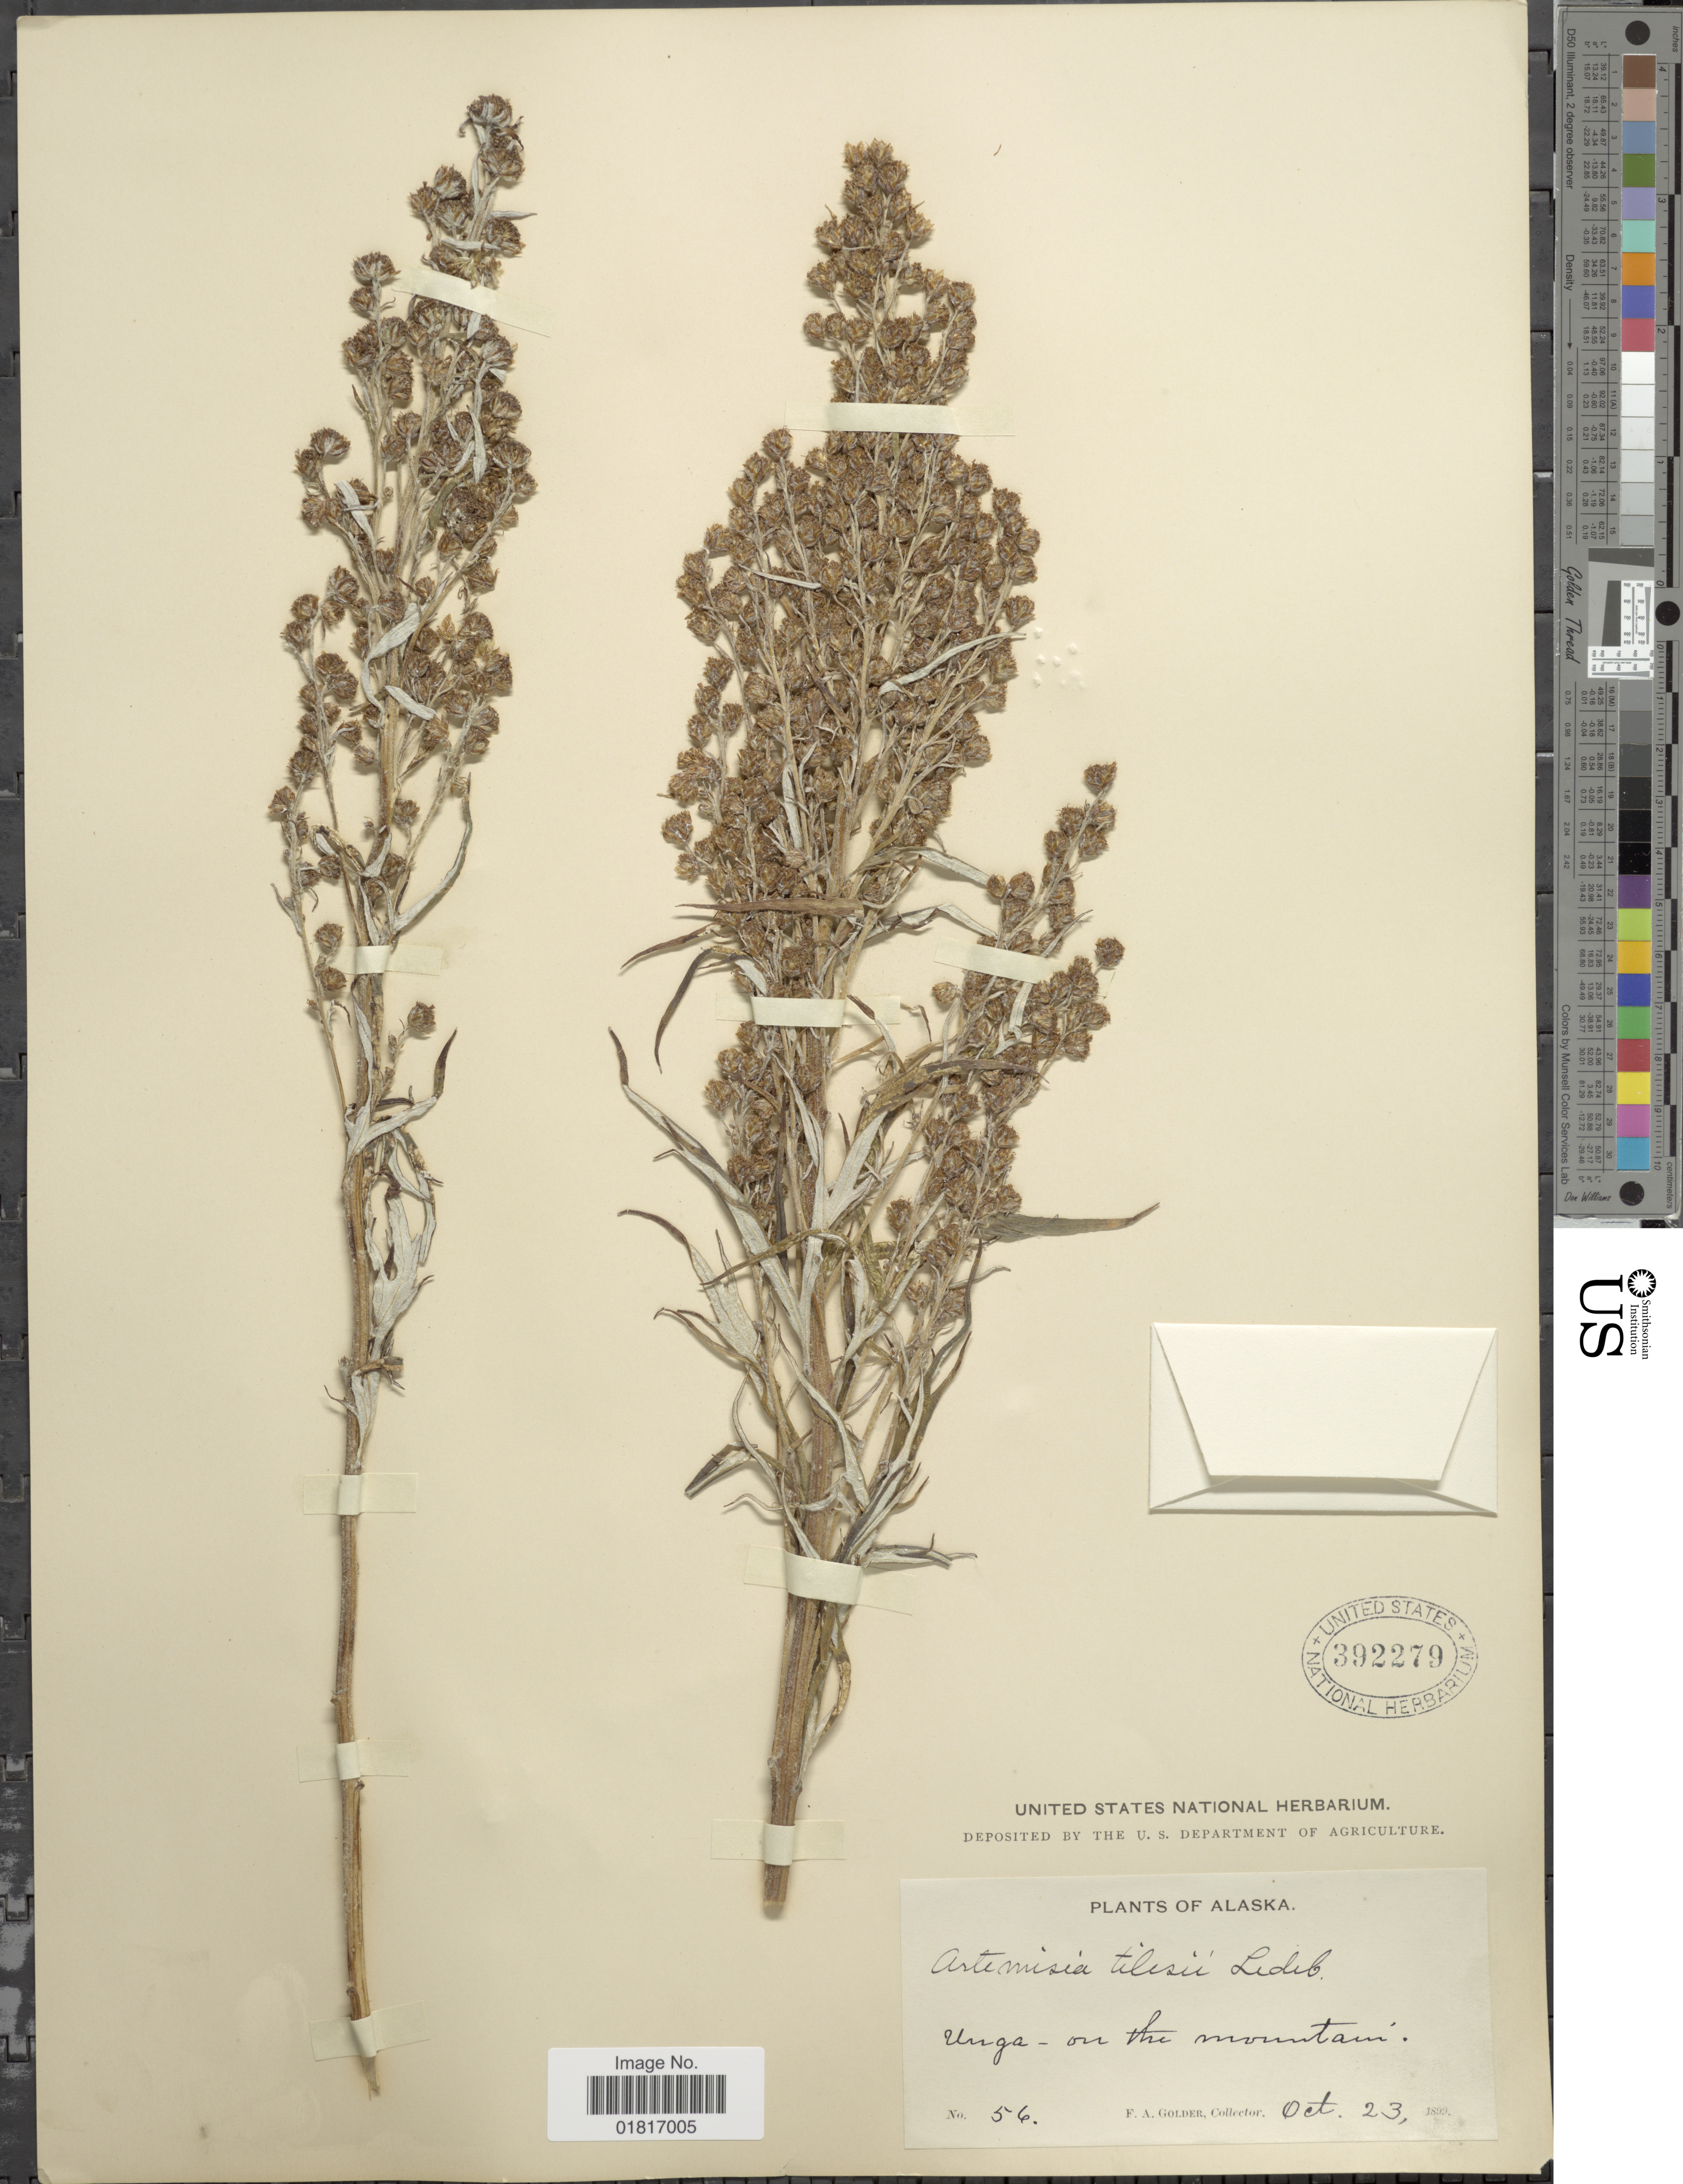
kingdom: Plantae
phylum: Tracheophyta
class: Magnoliopsida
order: Asterales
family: Asteraceae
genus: Artemisia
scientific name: Artemisia tilesii subsp. gormani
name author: (Rydb.) Hultén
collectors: F. Golder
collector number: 56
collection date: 1899-10-23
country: United States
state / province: Alaska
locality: Unga - on the mountain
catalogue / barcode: US 392279